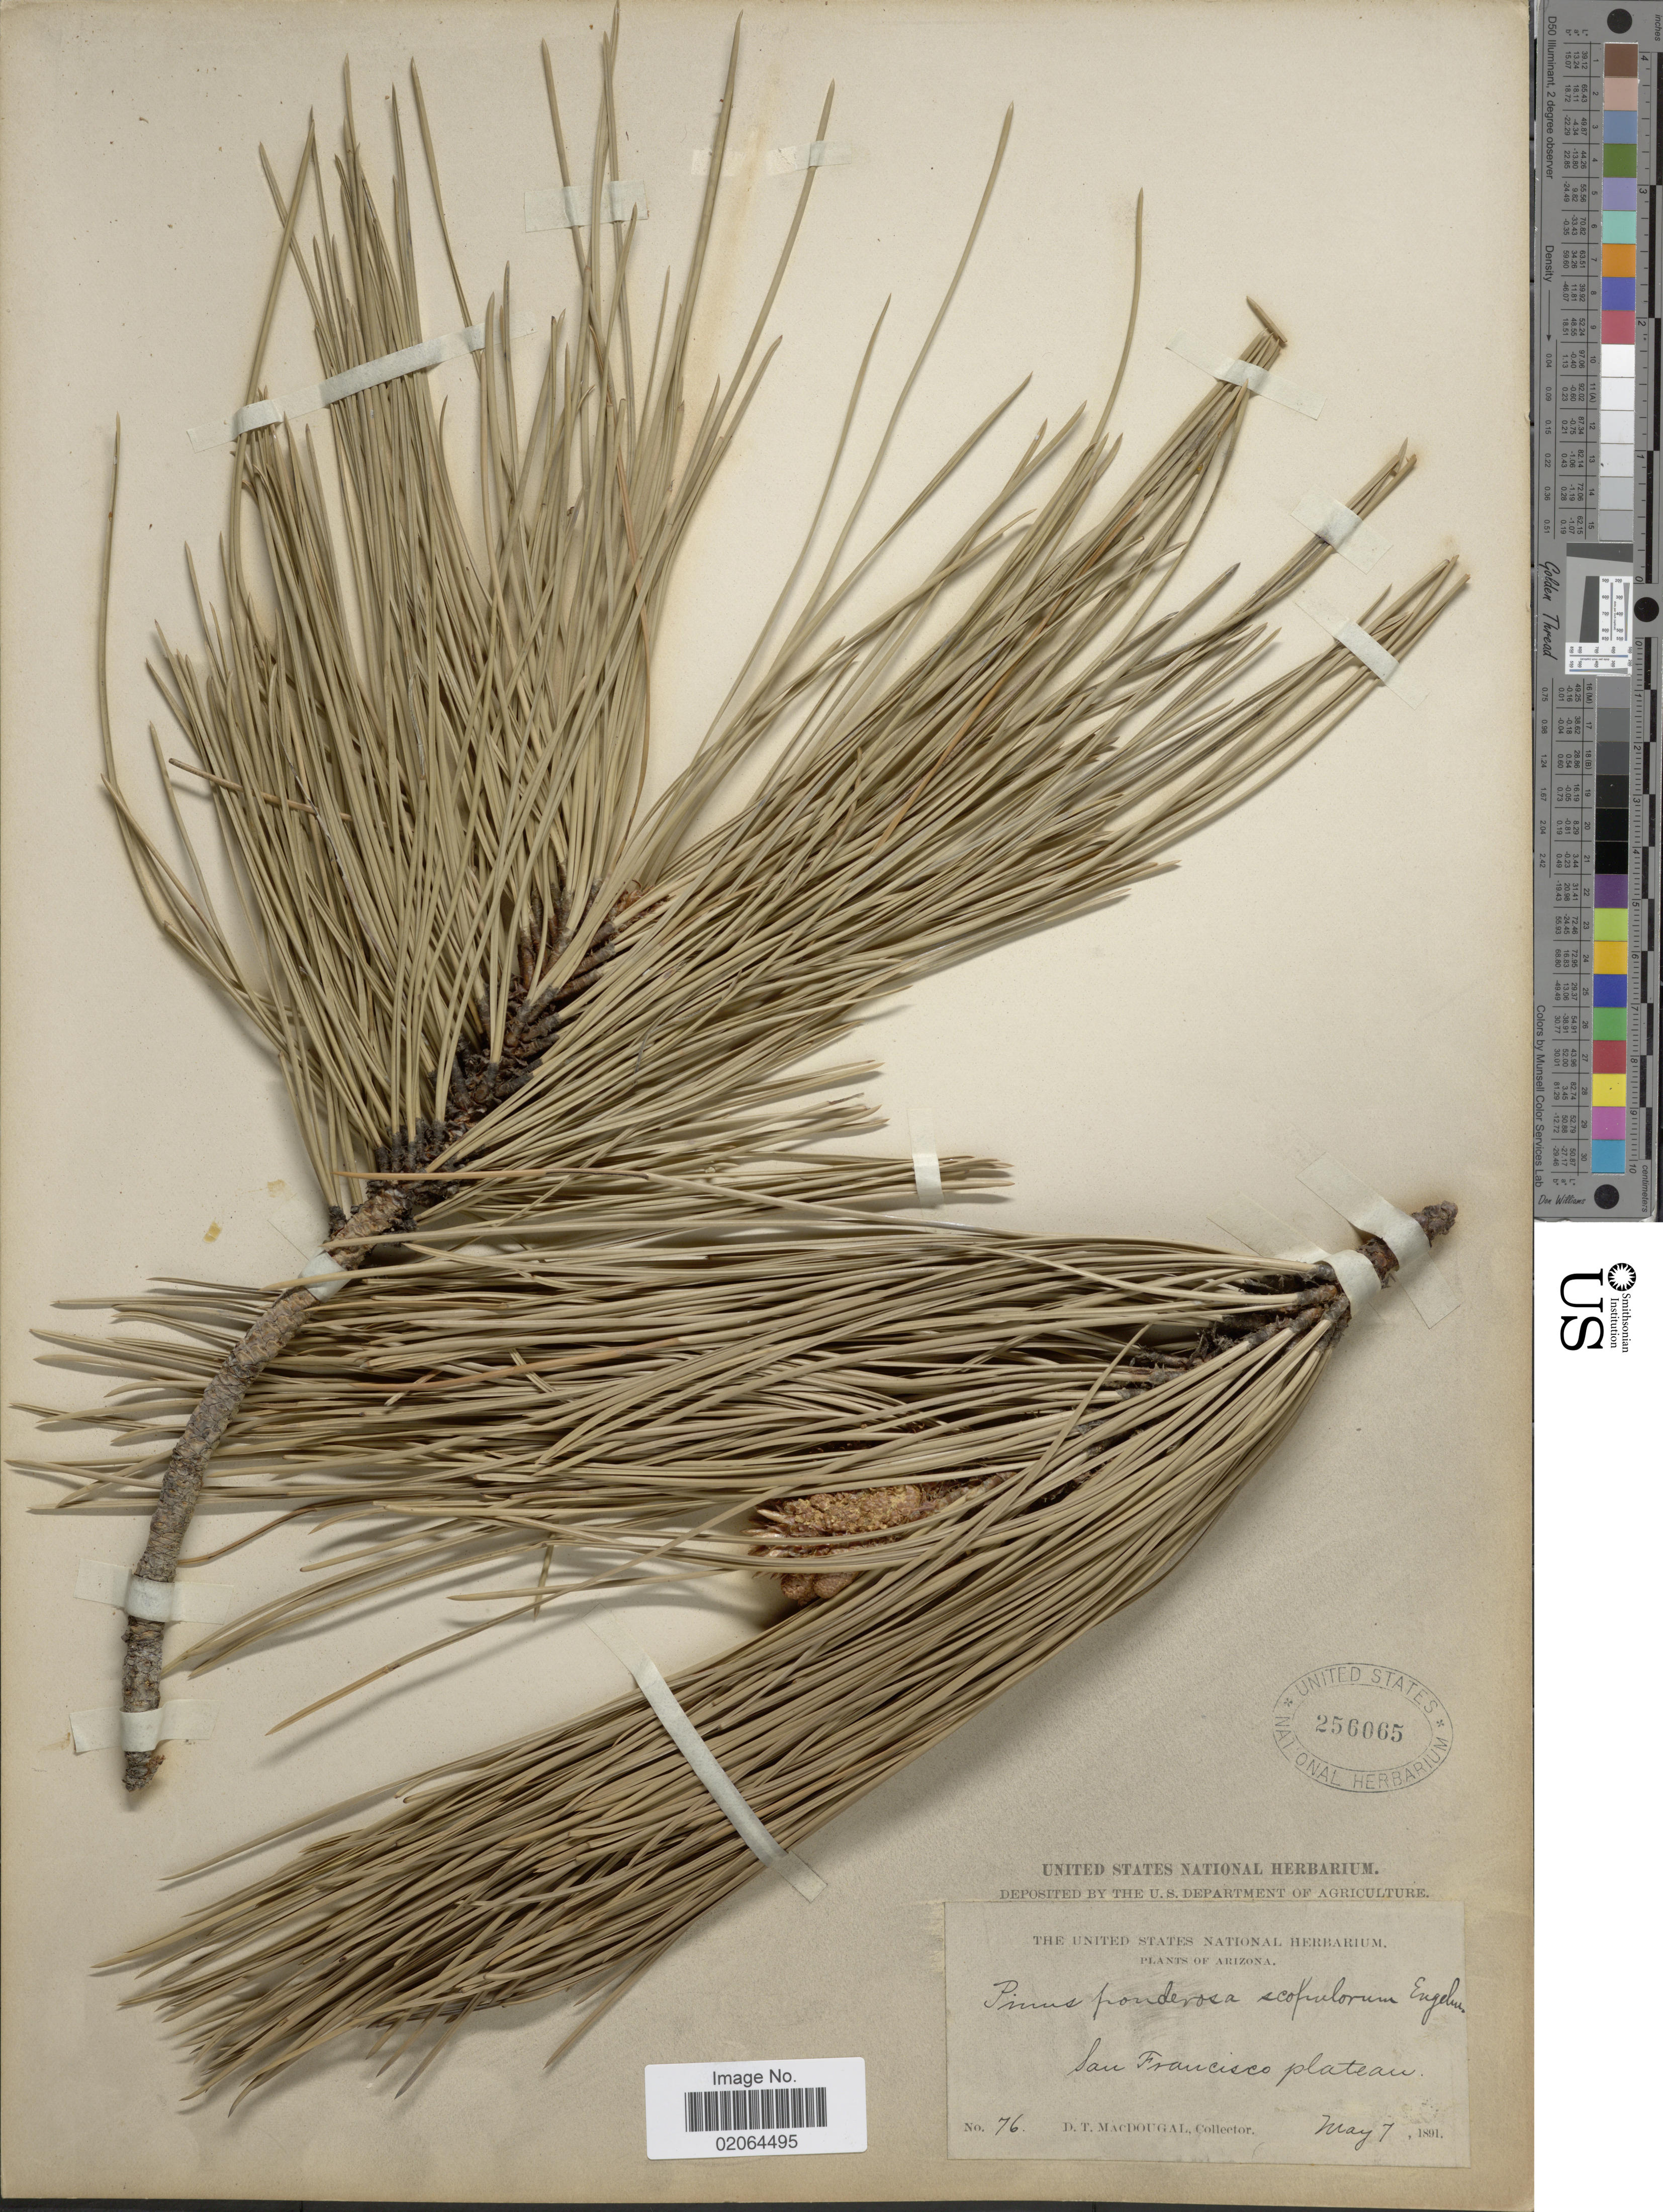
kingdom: Plantae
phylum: Tracheophyta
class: Pinopsida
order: Pinales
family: Pinaceae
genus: Pinus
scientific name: Pinus ponderosa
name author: Douglas ex C. Lawson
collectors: D. T. MacDougal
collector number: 76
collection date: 1891-05-07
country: United States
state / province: Arizona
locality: San Francisco plateau.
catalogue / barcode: US 256065